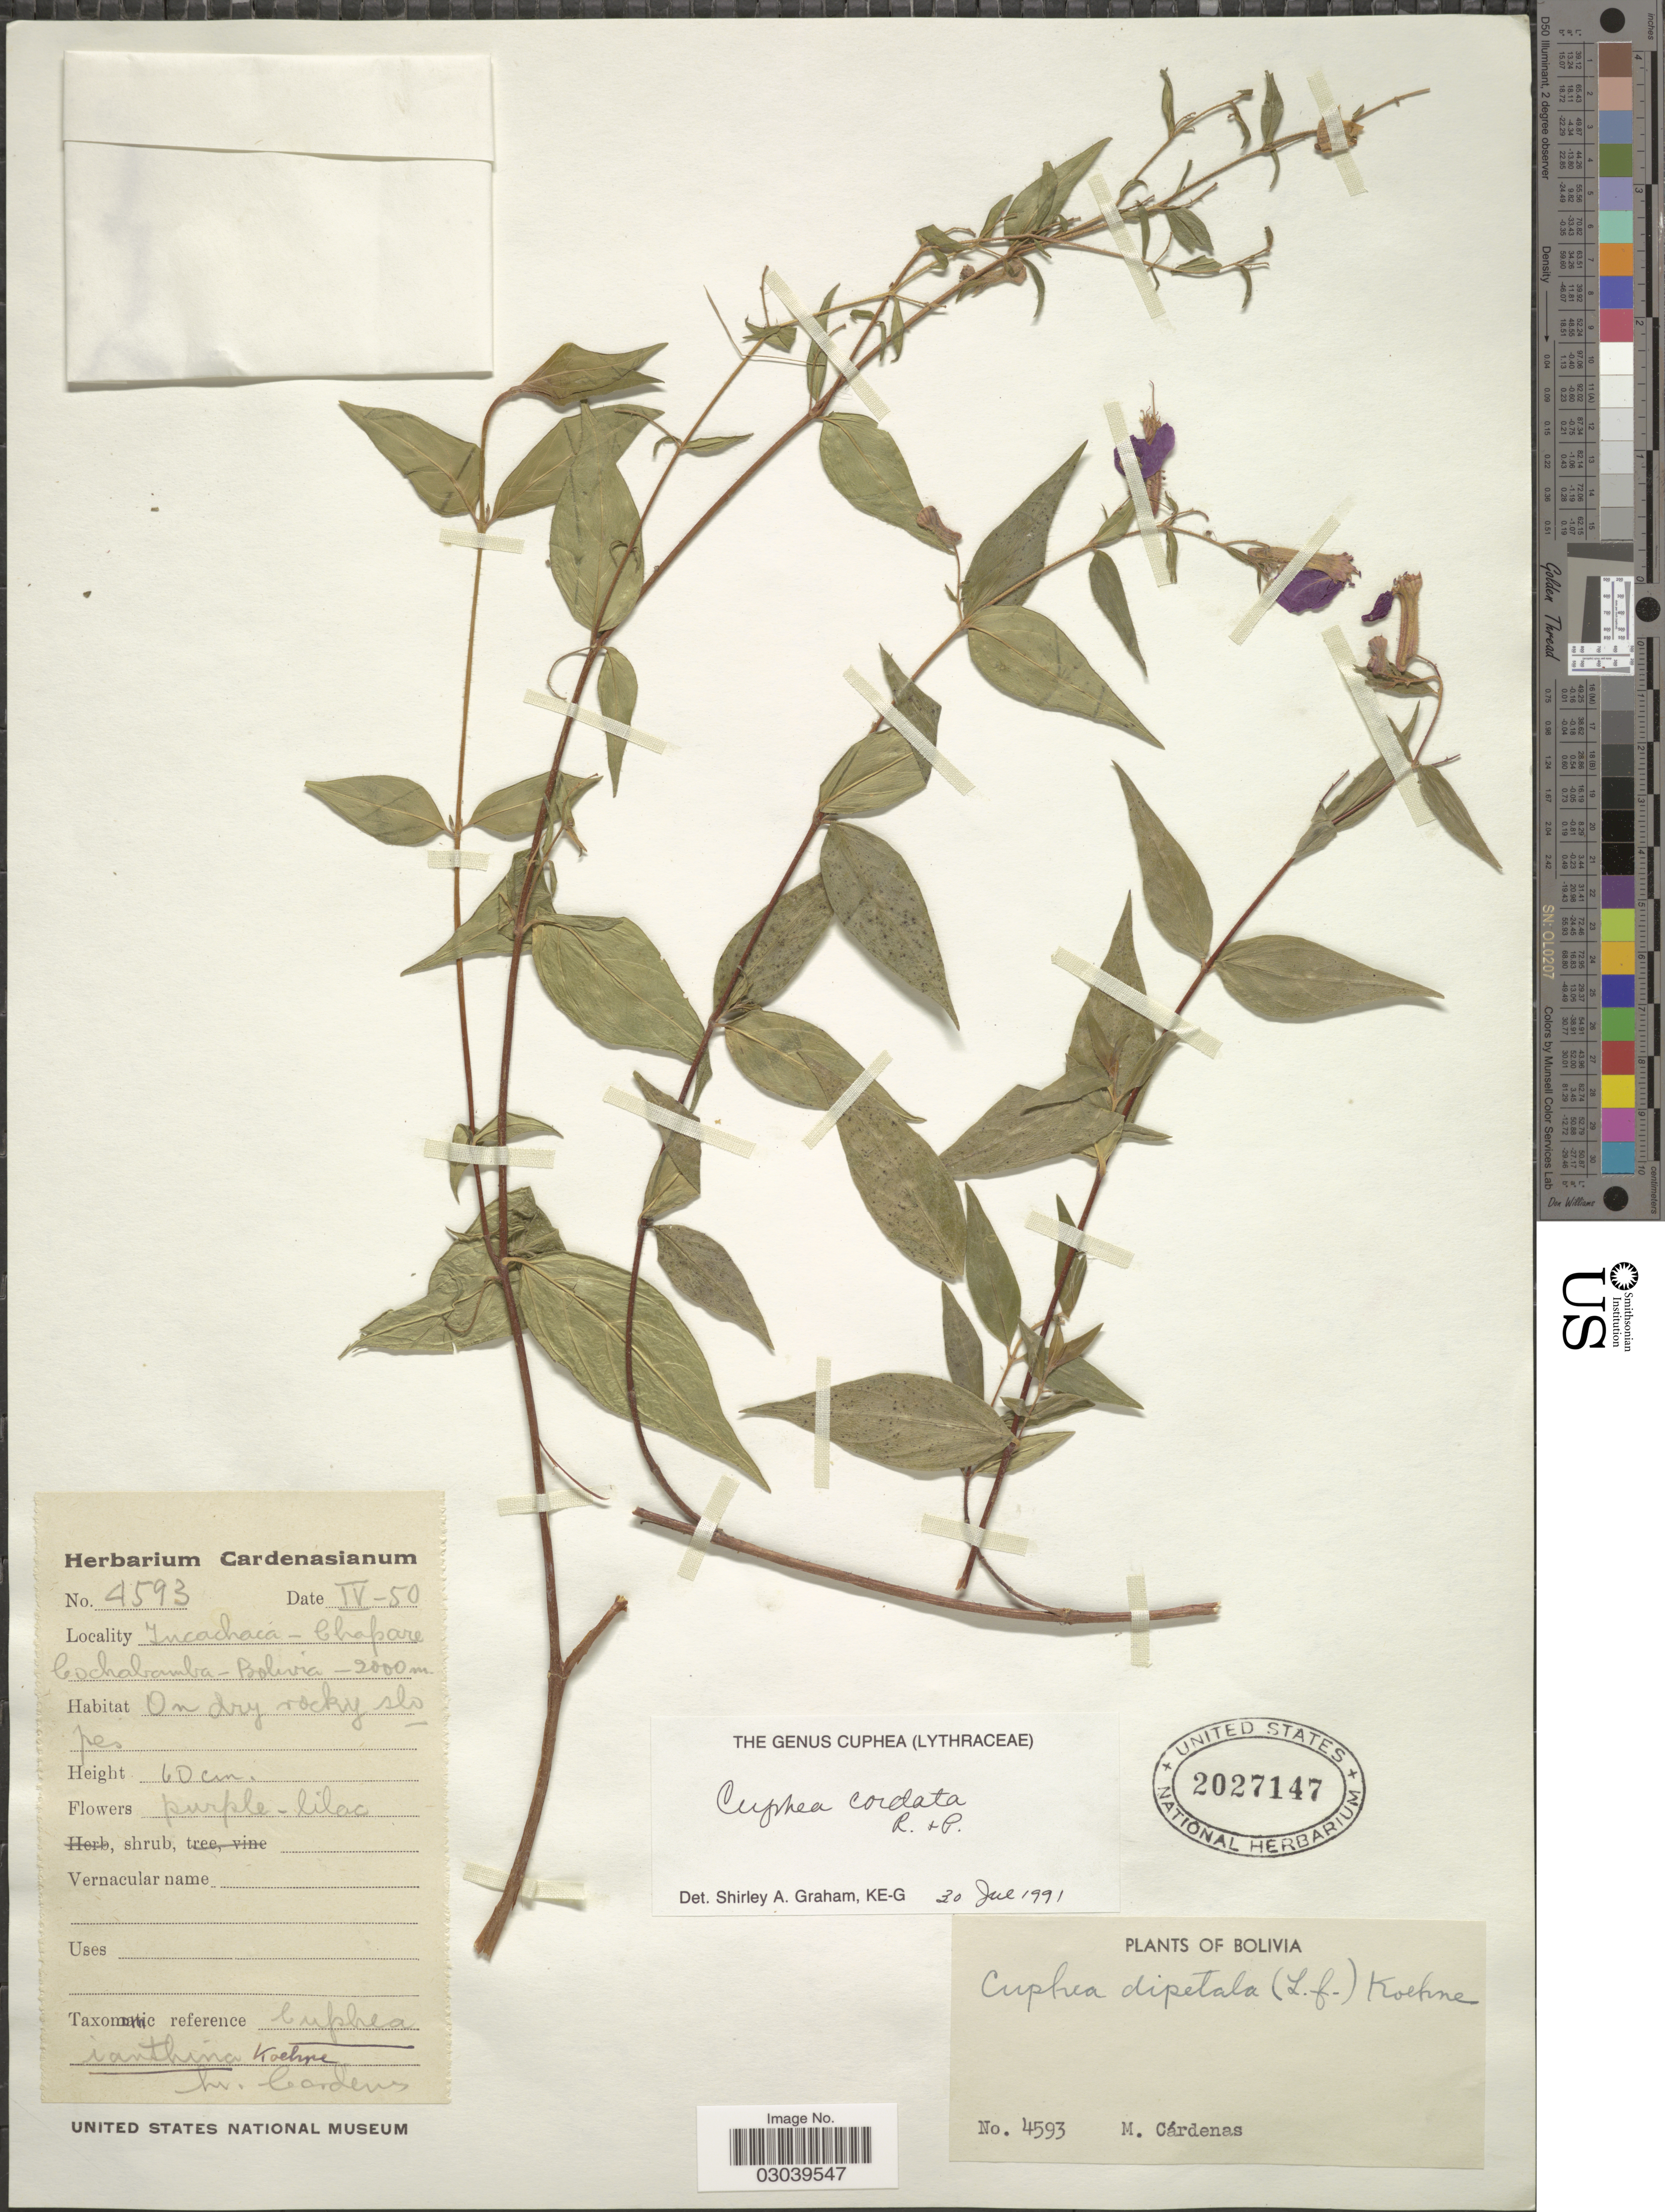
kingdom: Plantae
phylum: Tracheophyta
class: Magnoliopsida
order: Myrtales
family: Lythraceae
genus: Cuphea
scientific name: Cuphea cordata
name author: Ruiz & Pav.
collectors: M. Cárdenas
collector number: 4593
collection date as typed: Transcribed d/m/y: /4/50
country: Bolivia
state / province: Cochabamba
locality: Incachacá-Chapare.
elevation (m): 2000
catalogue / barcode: US 2027147